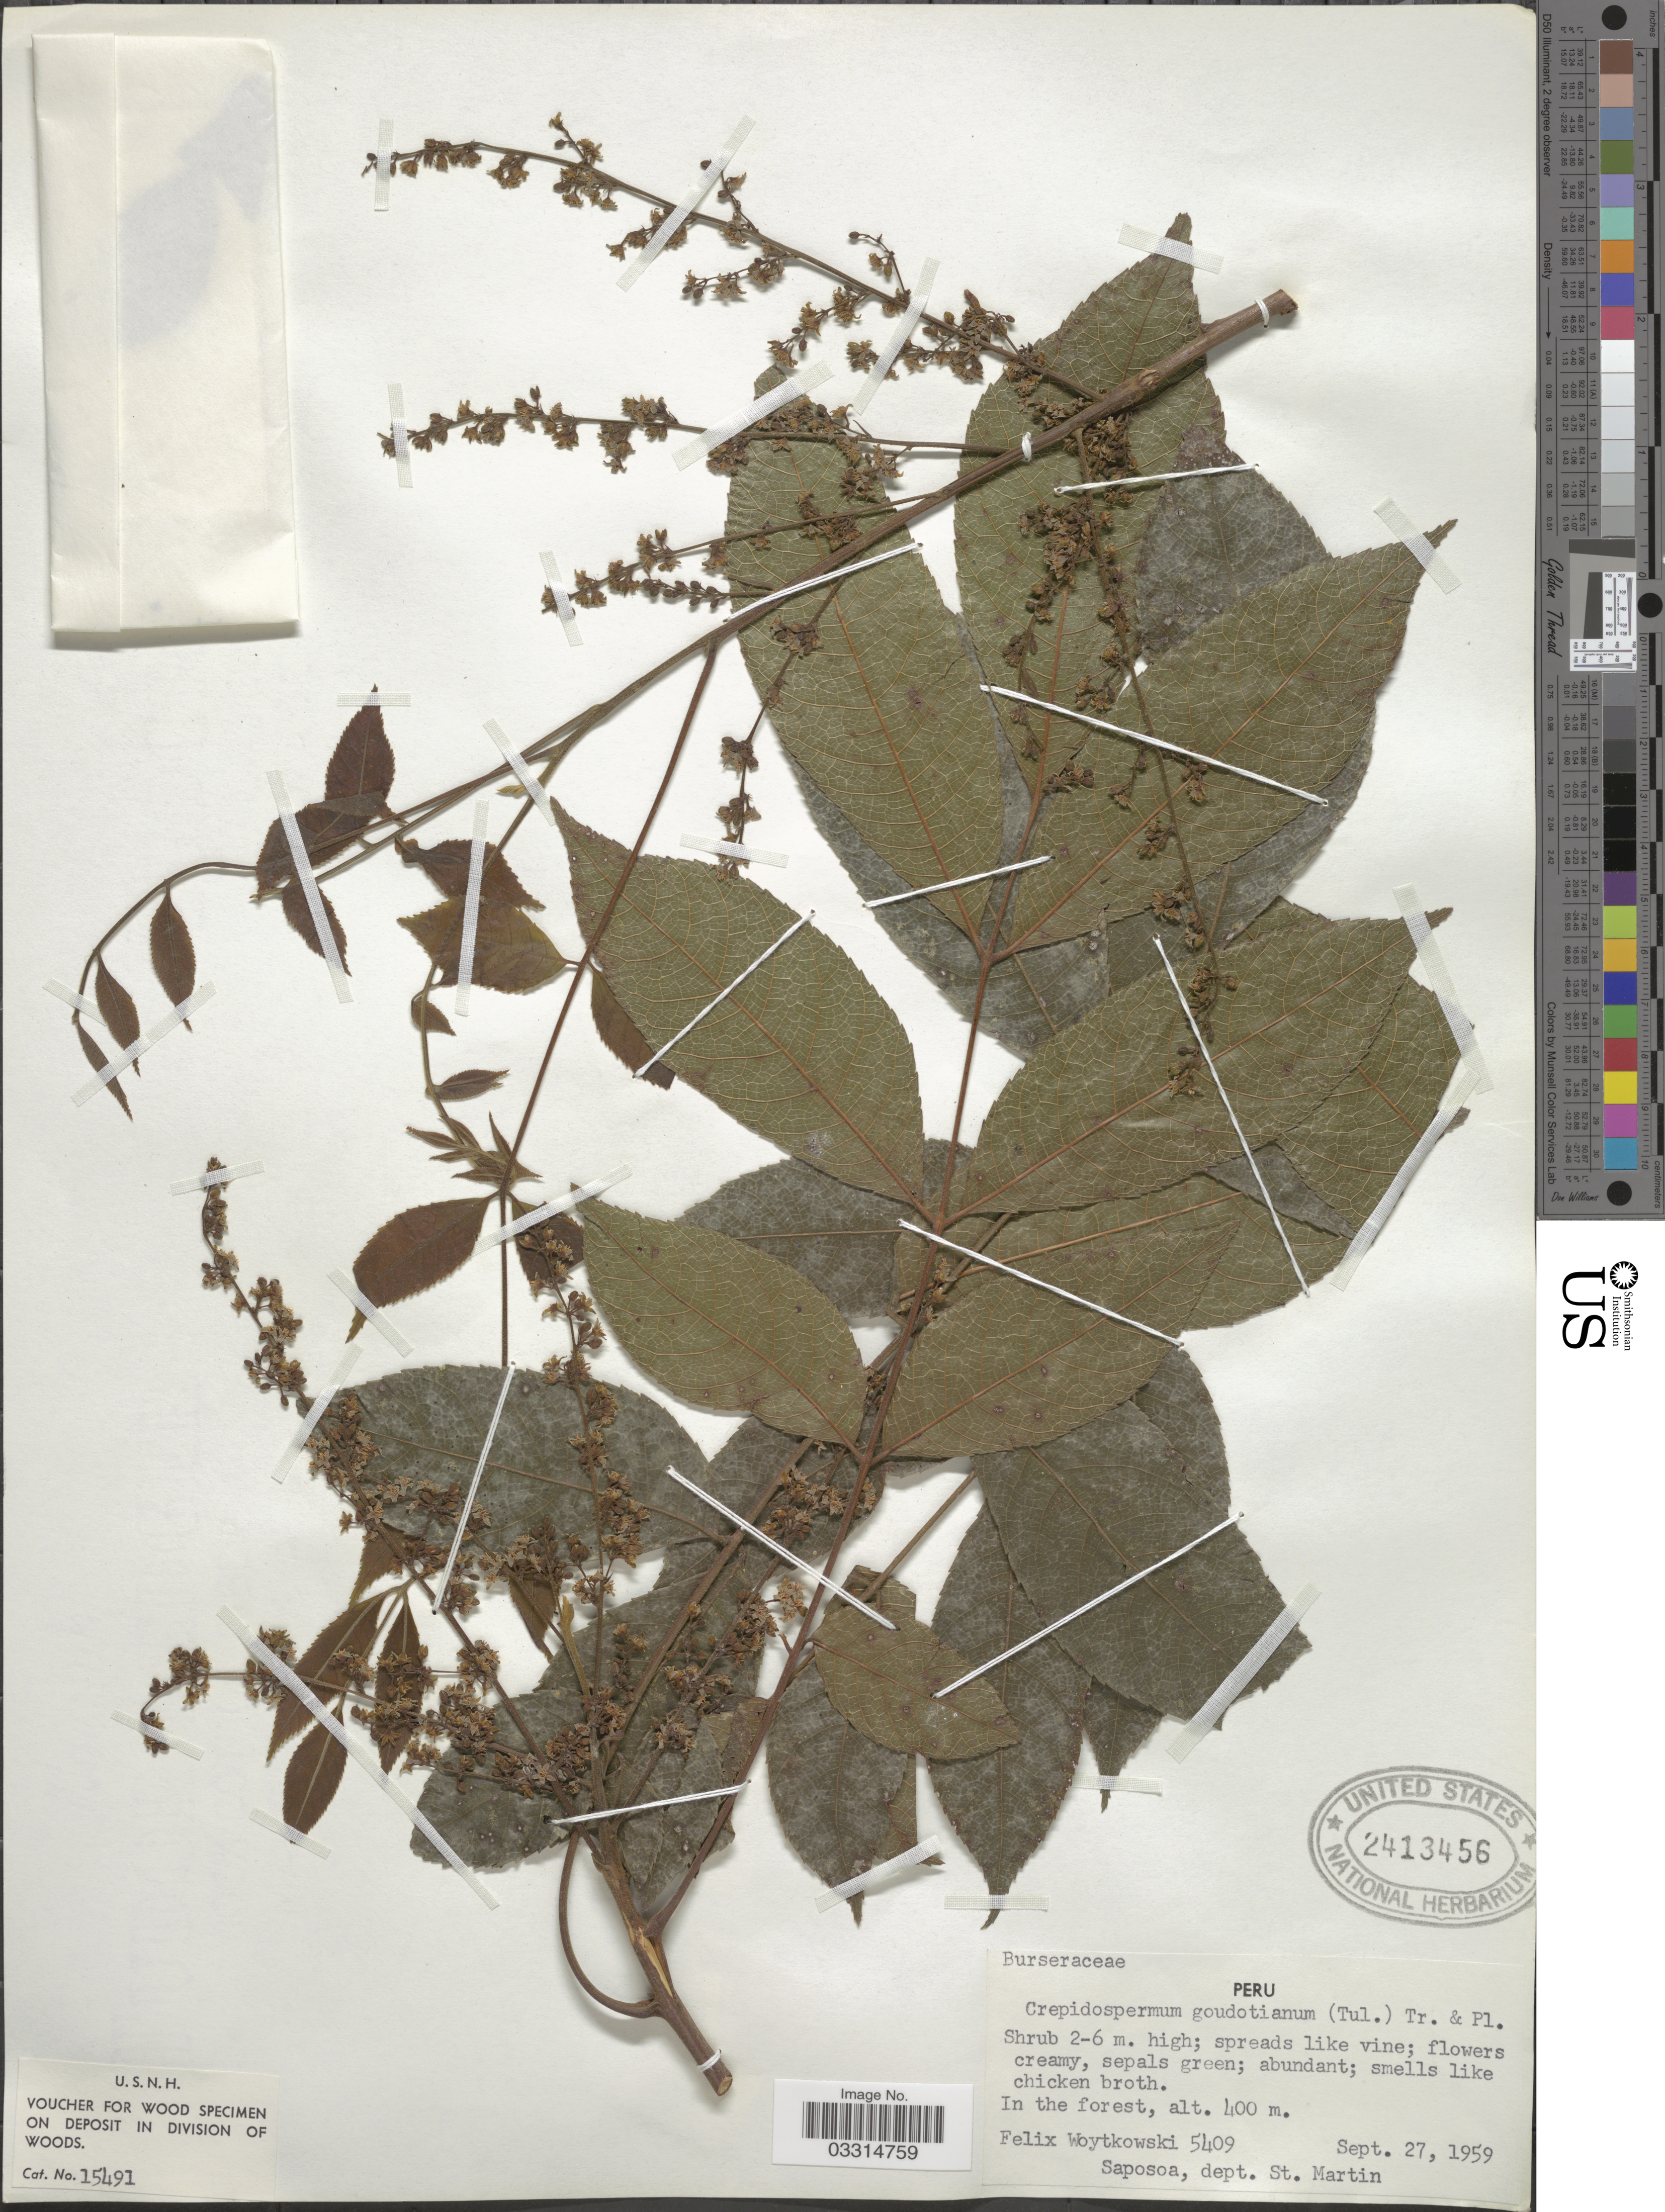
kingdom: Plantae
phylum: Tracheophyta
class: Magnoliopsida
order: Sapindales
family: Burseraceae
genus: Protium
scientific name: Protium goudotianum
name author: (Tul.) Byng & Christenh.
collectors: F. Woytkowski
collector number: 5409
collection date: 1959-09-27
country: Peru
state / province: San Martín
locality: Saposoa, dept. St. Martin.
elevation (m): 400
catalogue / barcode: US 2413456